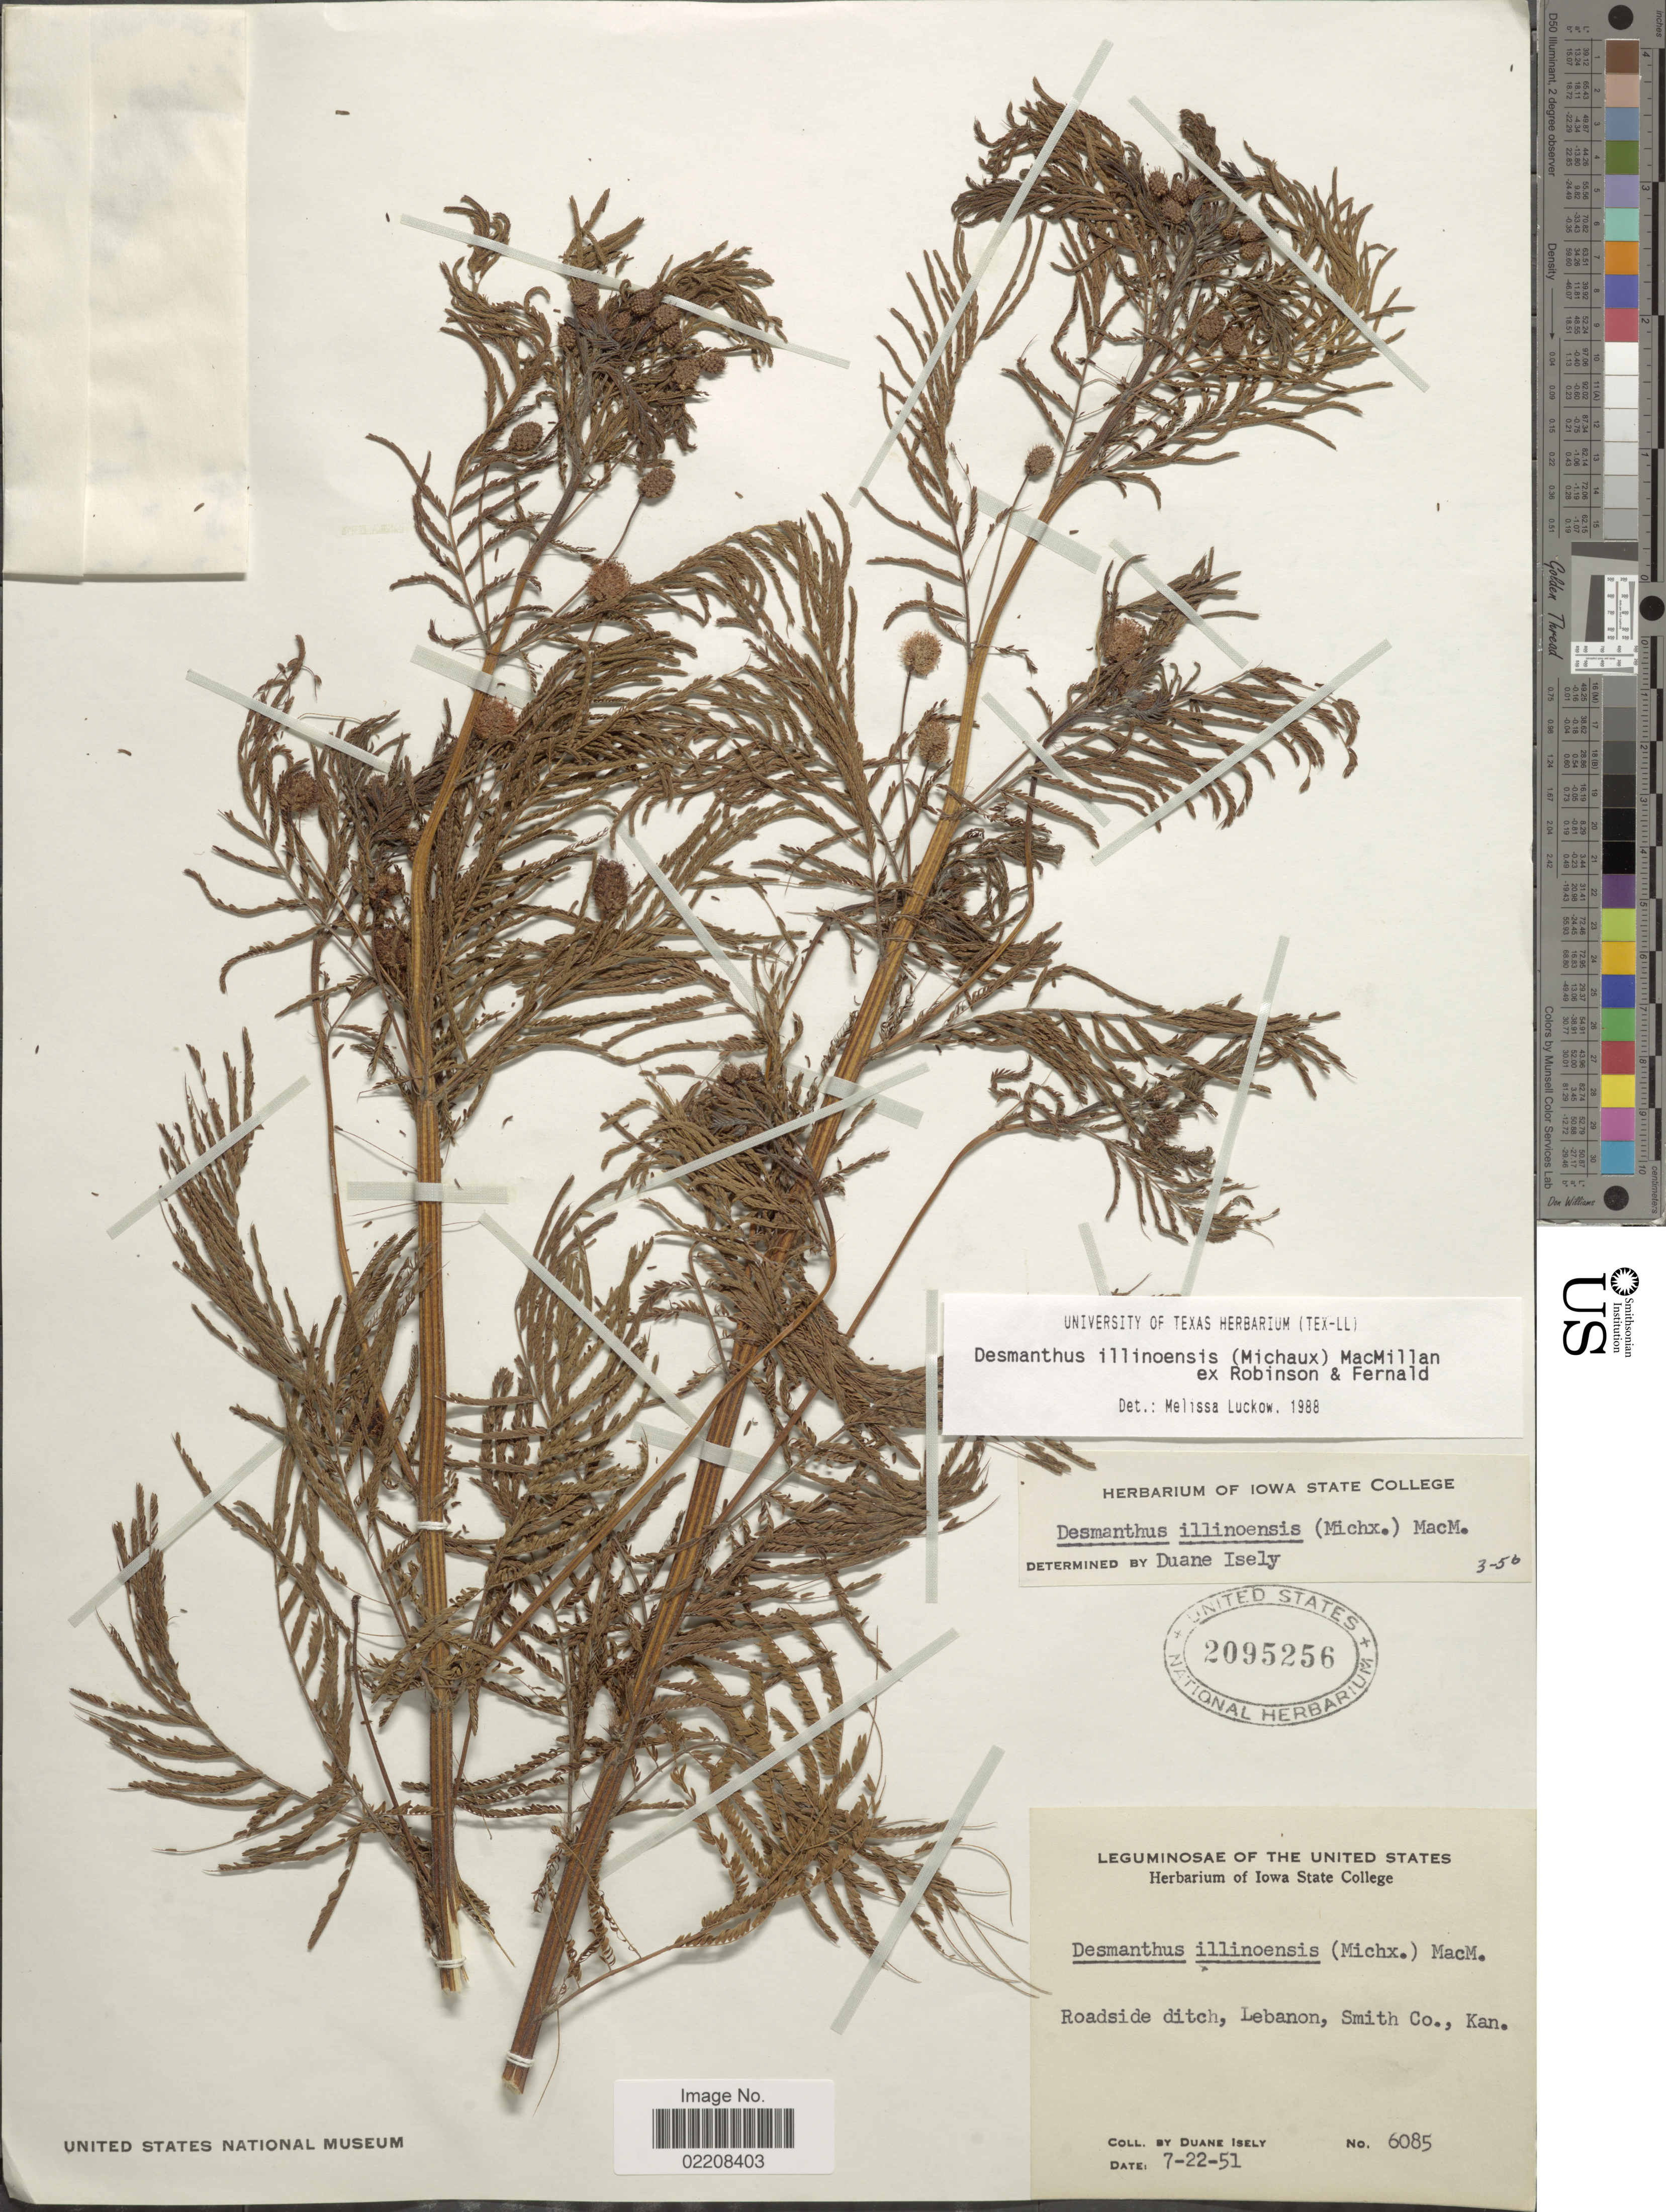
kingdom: Plantae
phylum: Tracheophyta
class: Magnoliopsida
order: Fabales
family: Fabaceae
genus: Desmanthus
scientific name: Desmanthus illinoensis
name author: (Michx.) MacMill.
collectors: D. Isely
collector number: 6085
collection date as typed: Transcribed d/m/y: 22/7/51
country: United States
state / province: Kansas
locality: Roadside ditch, Lebanon, Smith Co., Kan.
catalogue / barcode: US 2095256